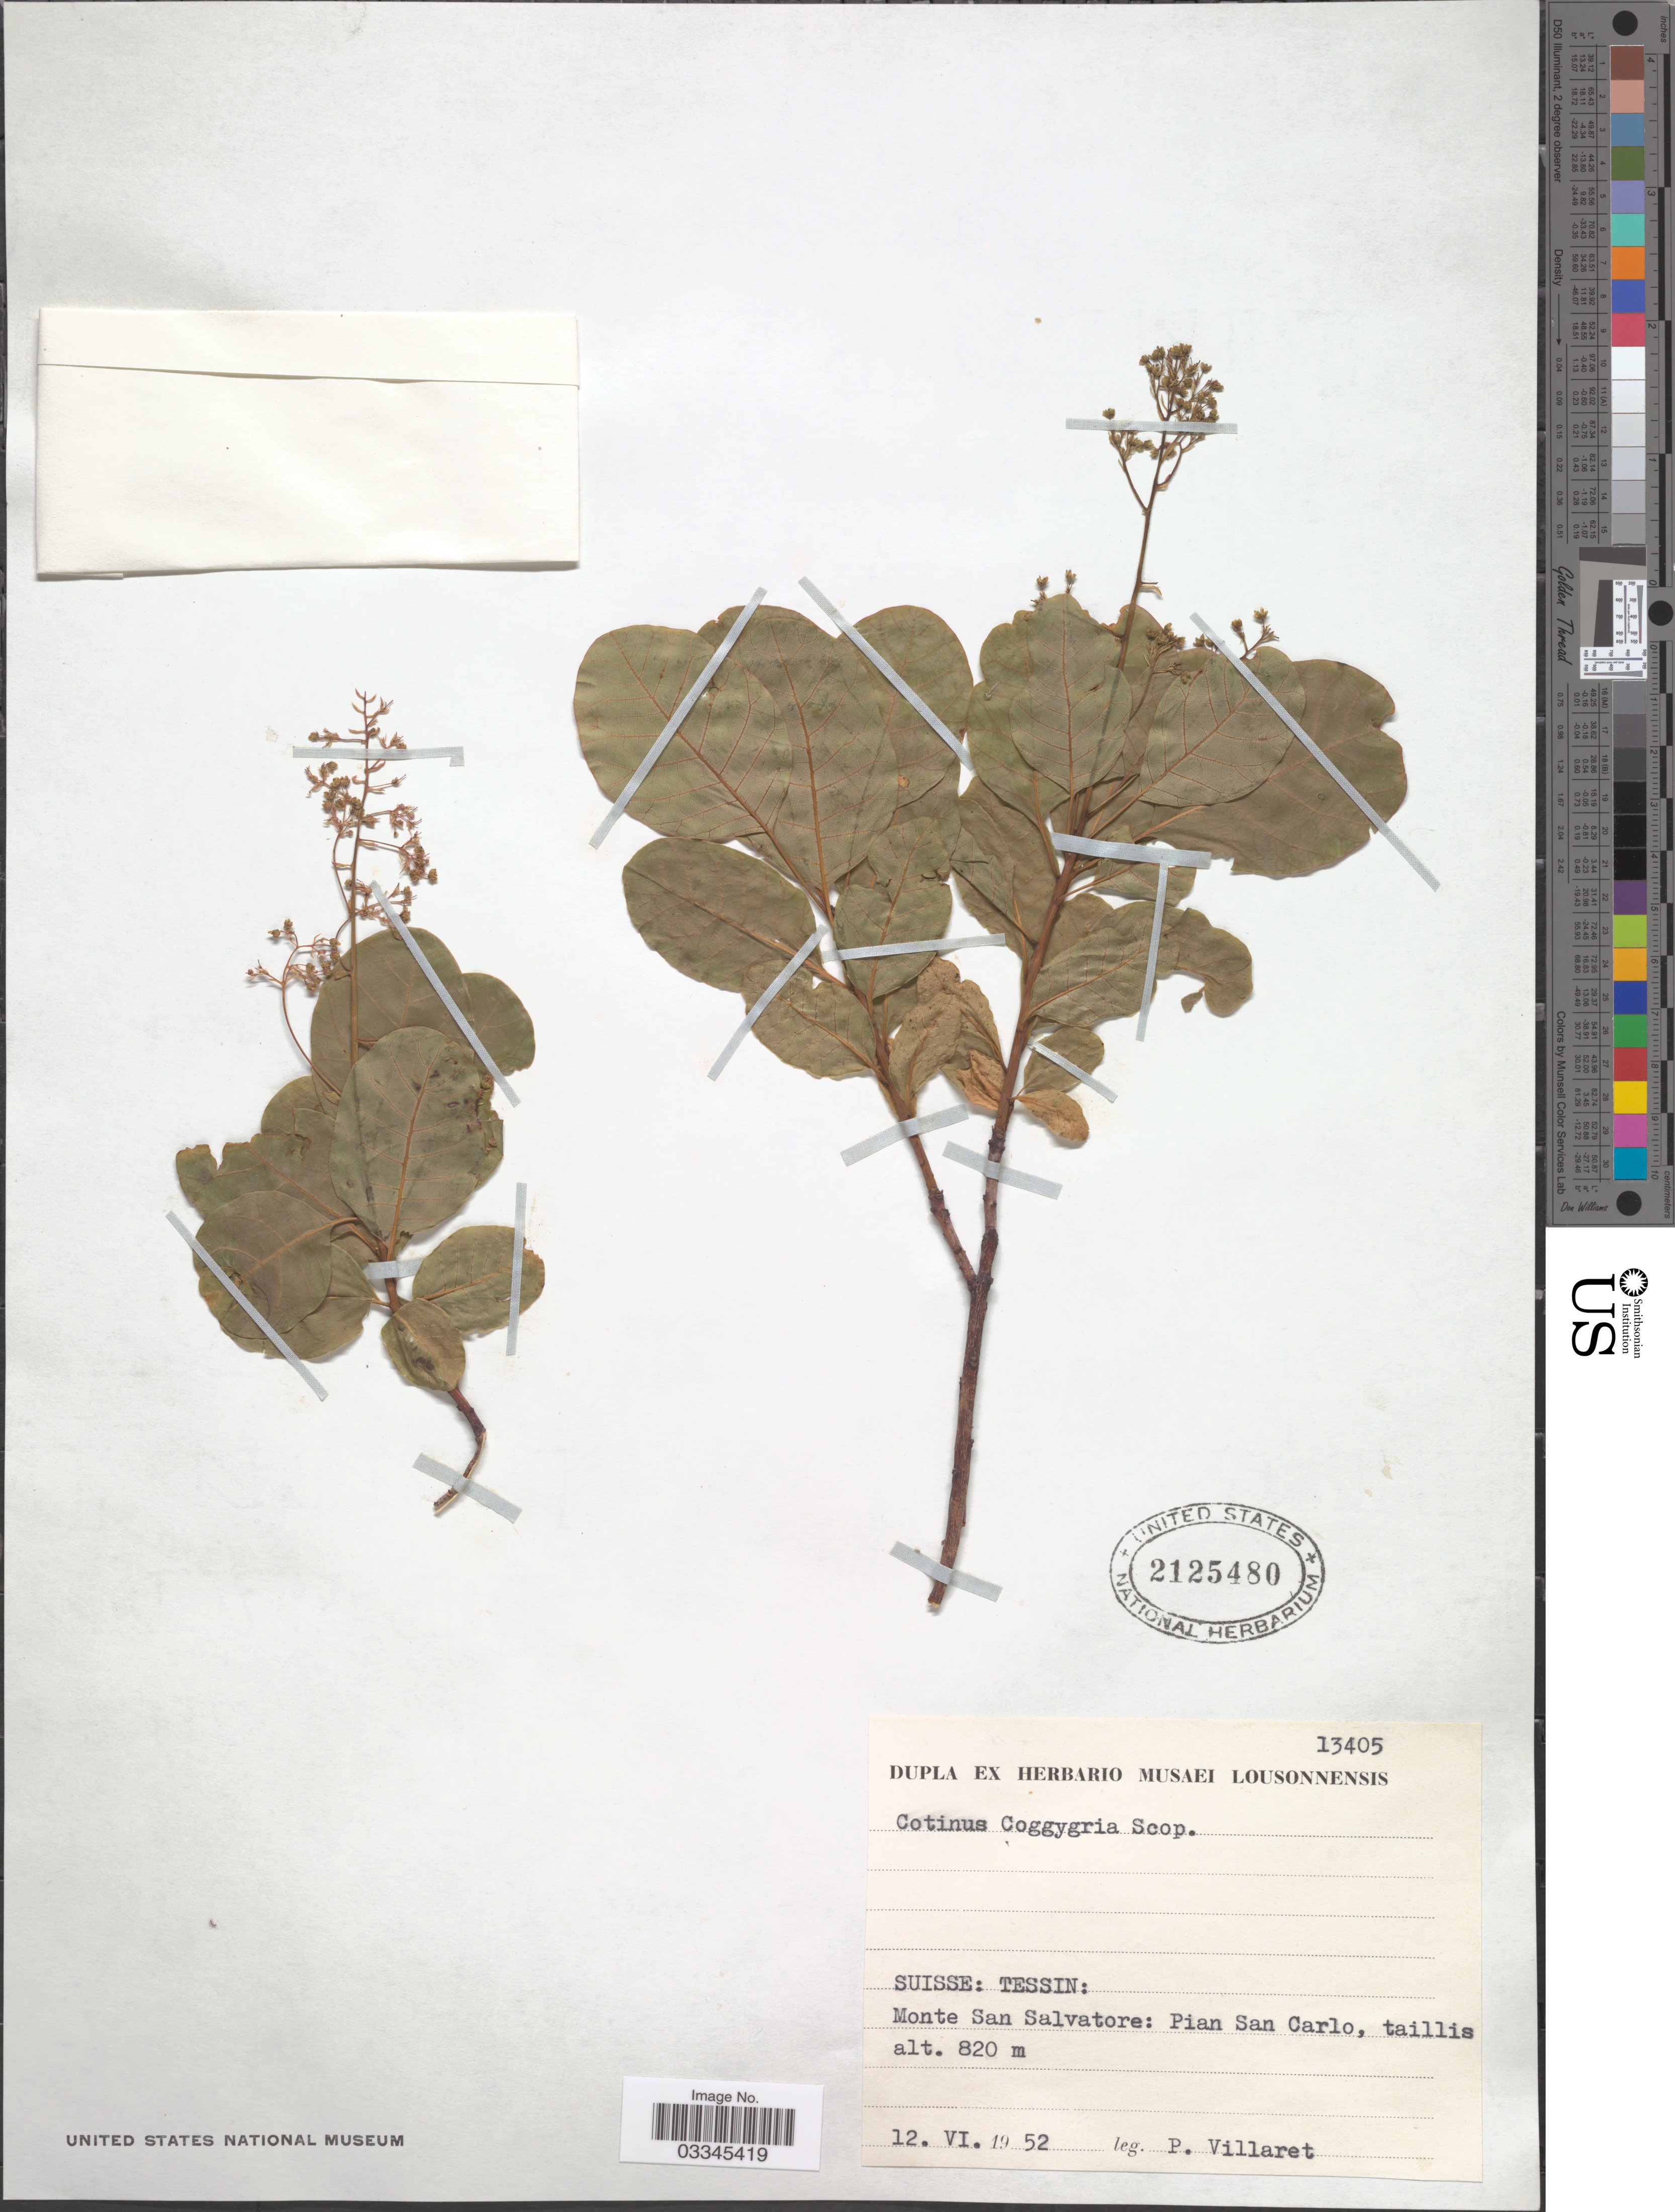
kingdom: Plantae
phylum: Tracheophyta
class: Magnoliopsida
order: Sapindales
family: Anacardiaceae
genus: Cotinus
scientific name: Cotinus coggygria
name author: Scop.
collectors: P. Villaret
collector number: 13405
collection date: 1952-06-12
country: Switzerland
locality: Suisse: Tessin: Monte San Salvatore: Pian San Carlo, Taillis.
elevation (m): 820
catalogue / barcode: US 2125480